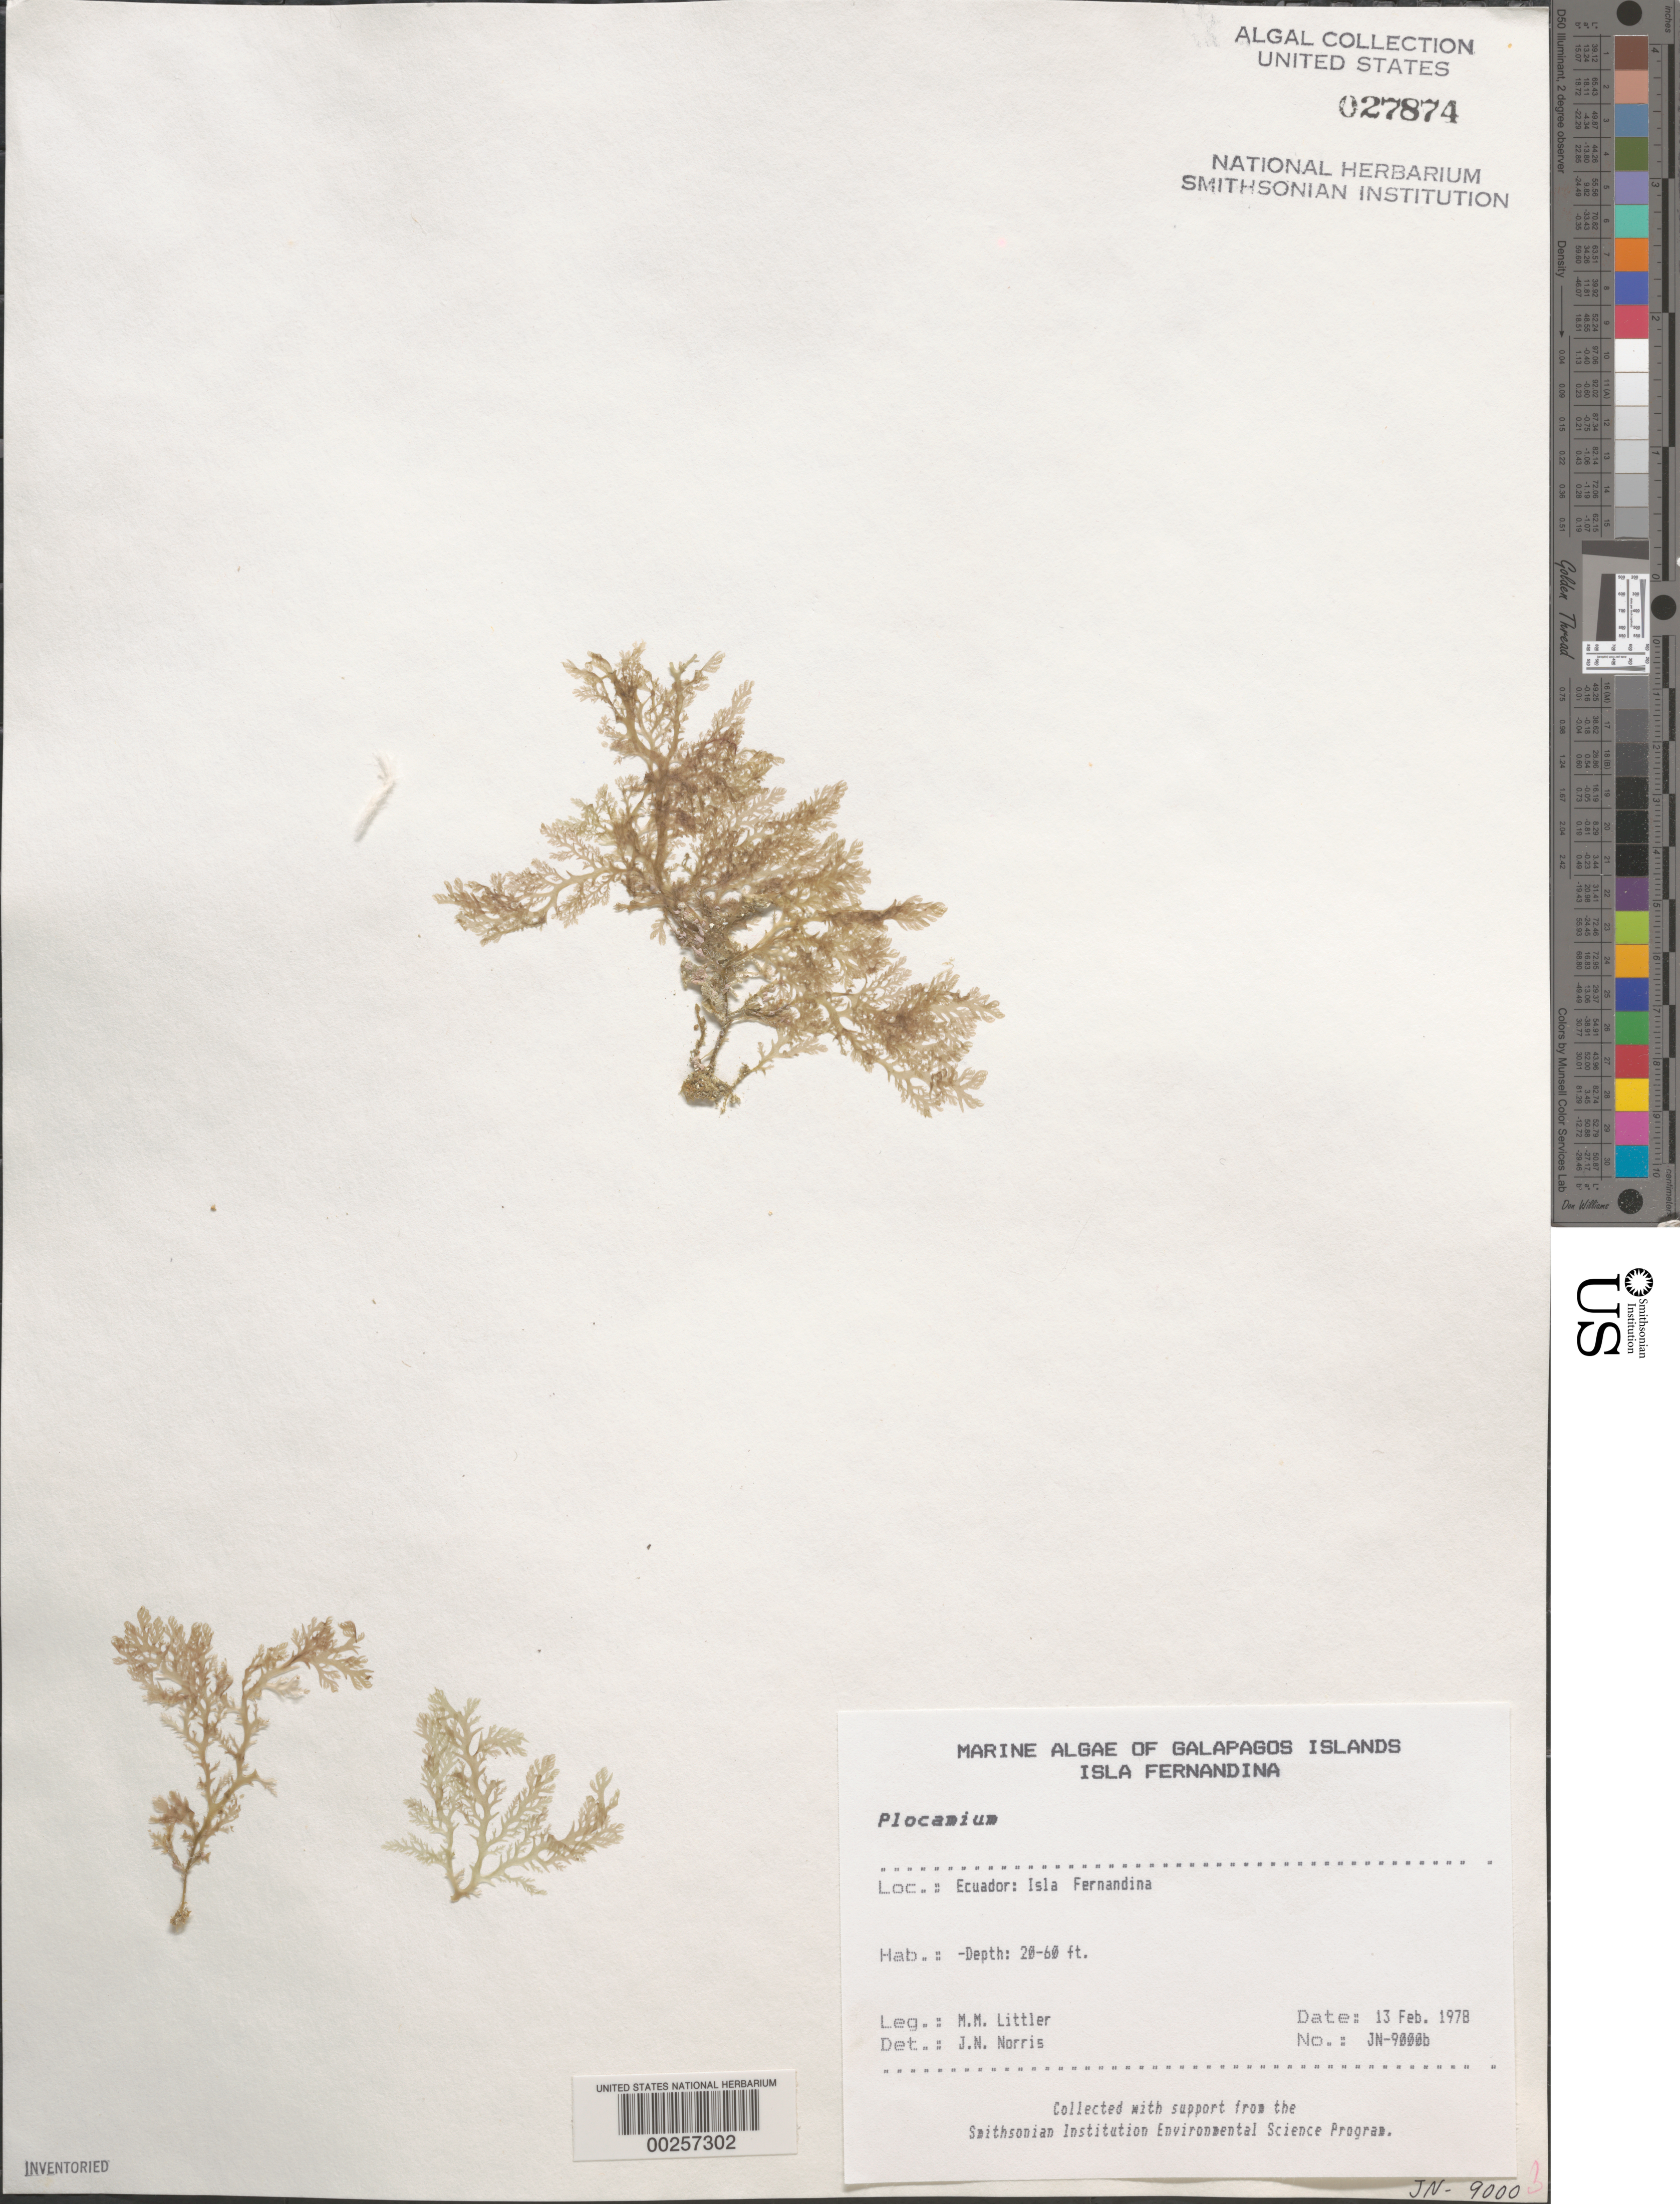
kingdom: Plantae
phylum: Rhodophyta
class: Florideophyceae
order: Plocamiales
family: Plocamiaceae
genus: Plocamium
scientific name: Plocamium sp.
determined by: Norris, James N.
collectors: M. M. Littler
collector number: Jn-9000b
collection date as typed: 13 Feb 1978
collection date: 1978-02-13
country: Ecuador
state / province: Colón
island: Fernandina [Narborough]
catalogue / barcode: US 27874